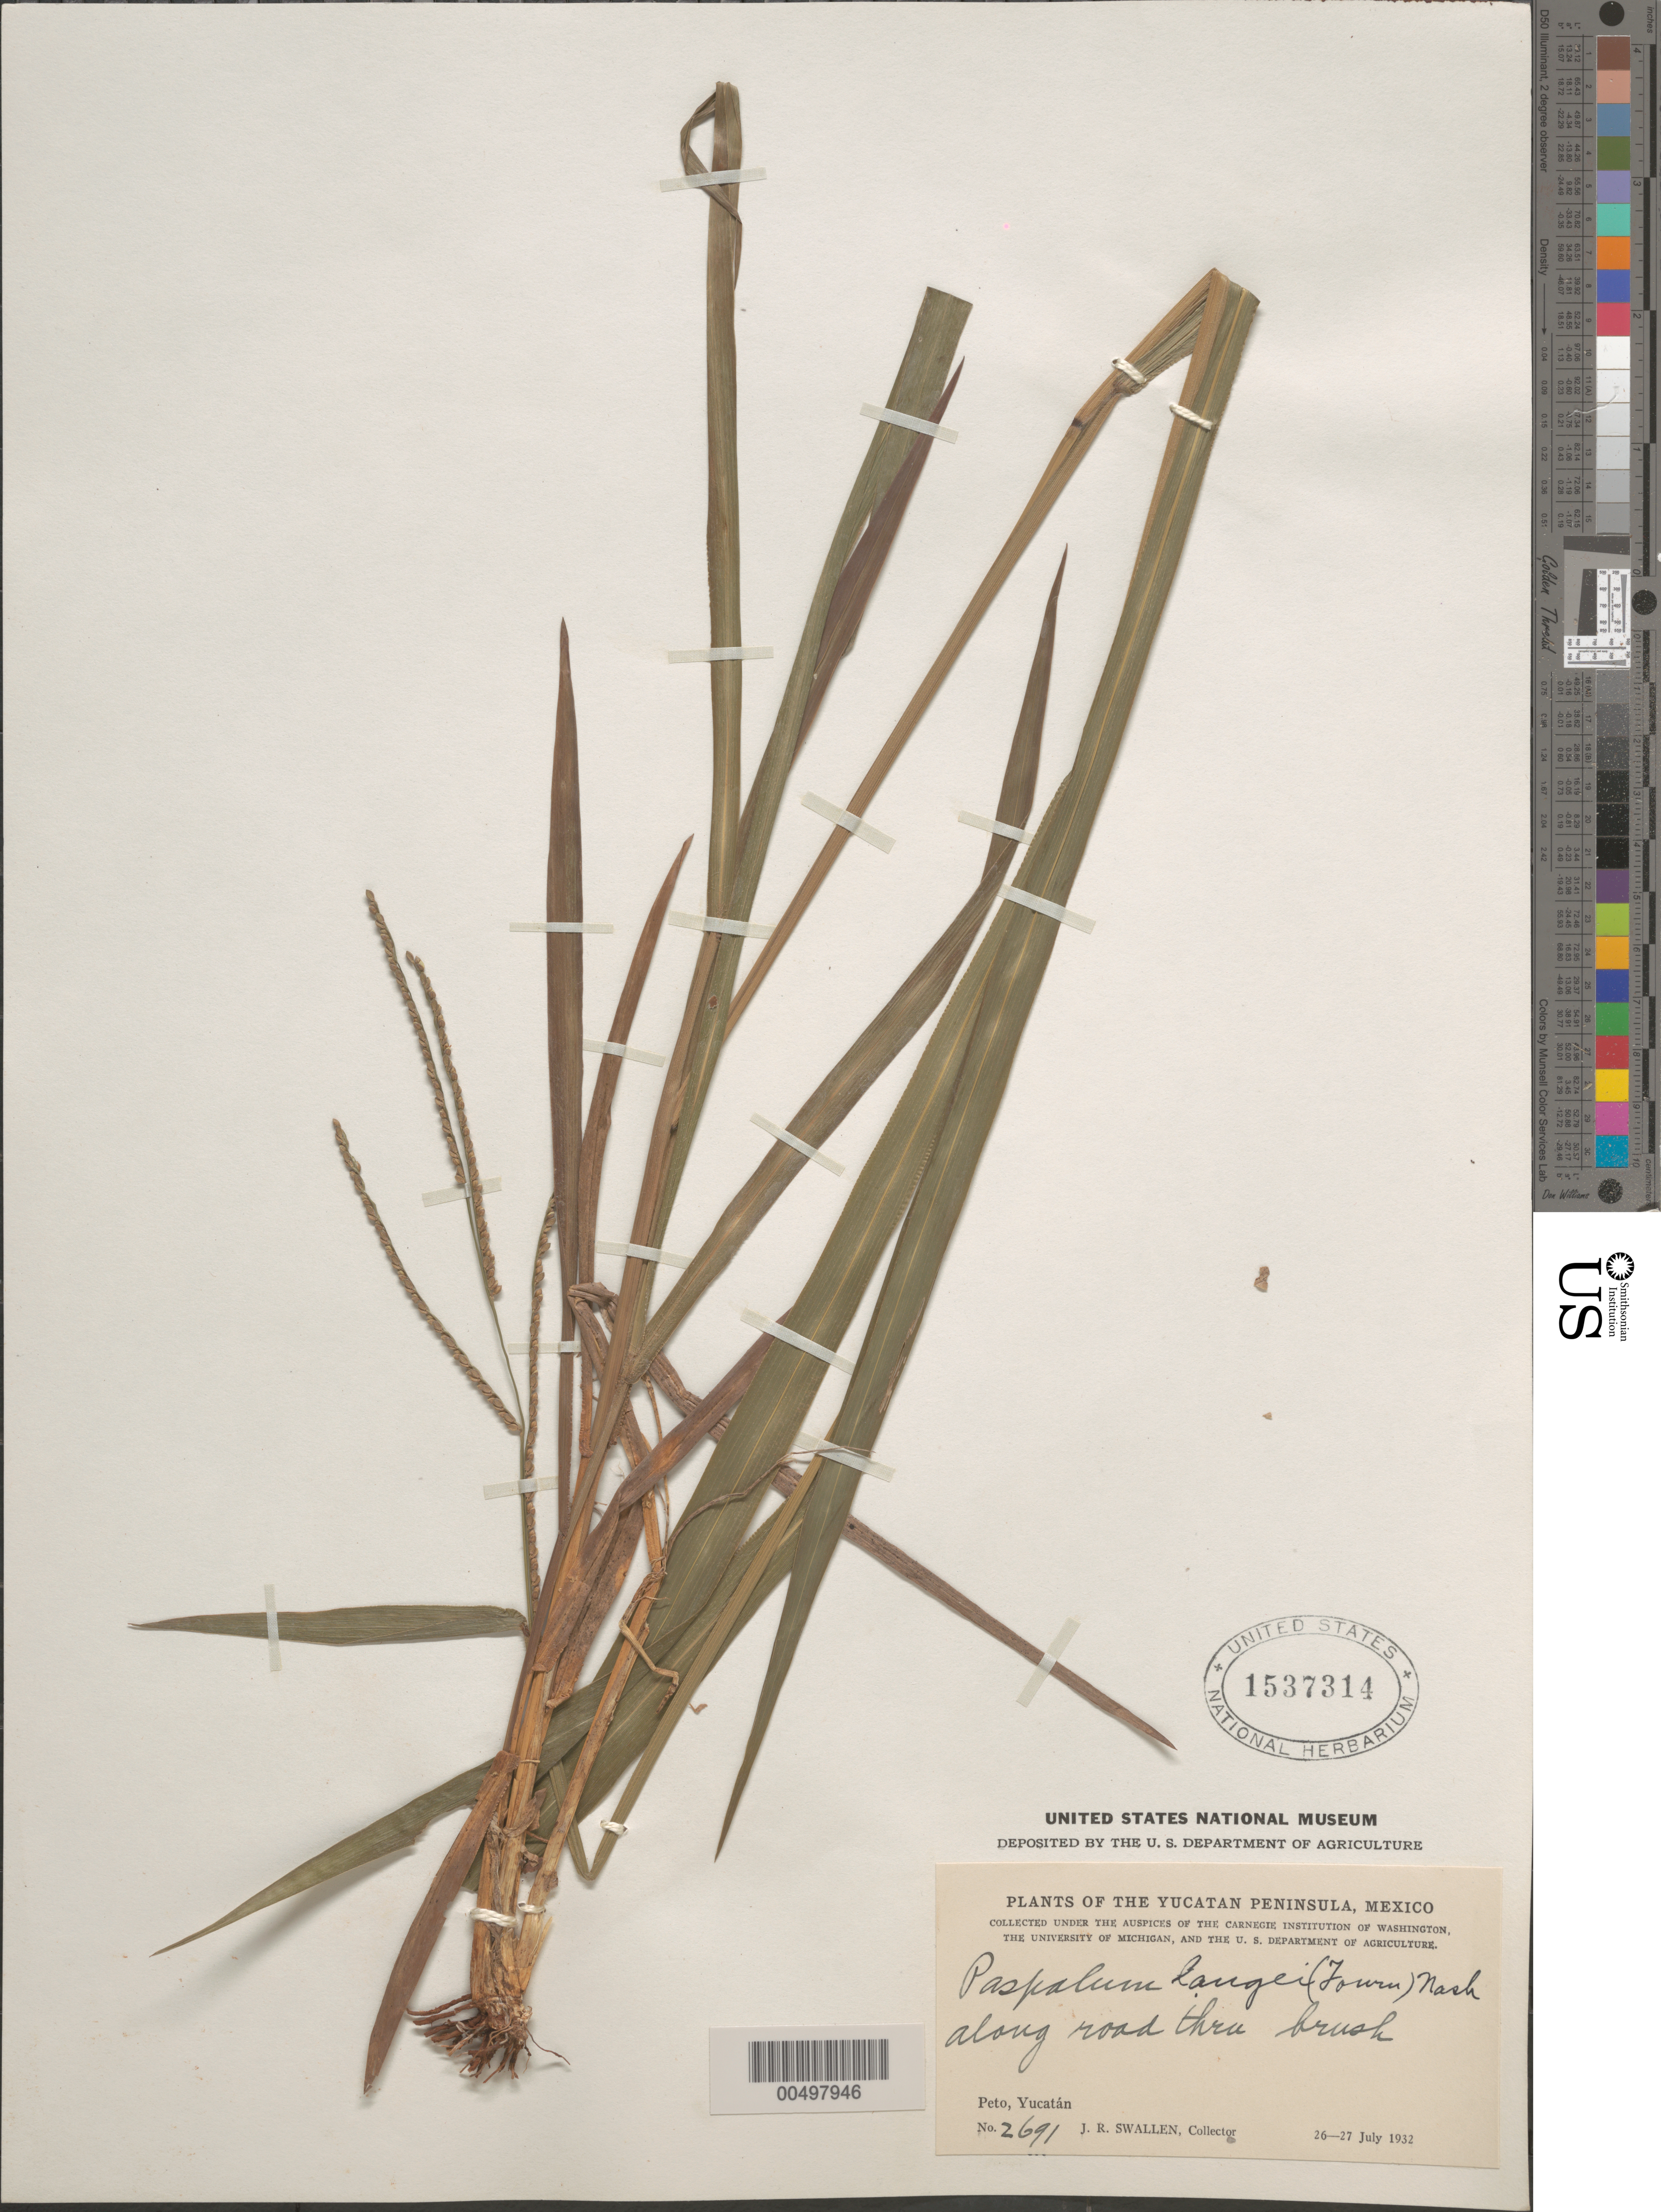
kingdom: Plantae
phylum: Tracheophyta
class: Liliopsida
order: Poales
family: Poaceae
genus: Paspalum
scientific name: Paspalum langei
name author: (E. Fourn.) Nash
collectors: J. R. Swallen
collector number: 2691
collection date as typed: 26 Jul 1932 to 27 Jul 1932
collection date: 1932-07-26/1932-07-27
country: Mexico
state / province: Yucatan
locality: Yucatan Peninsula, Peto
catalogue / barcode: US 1537314